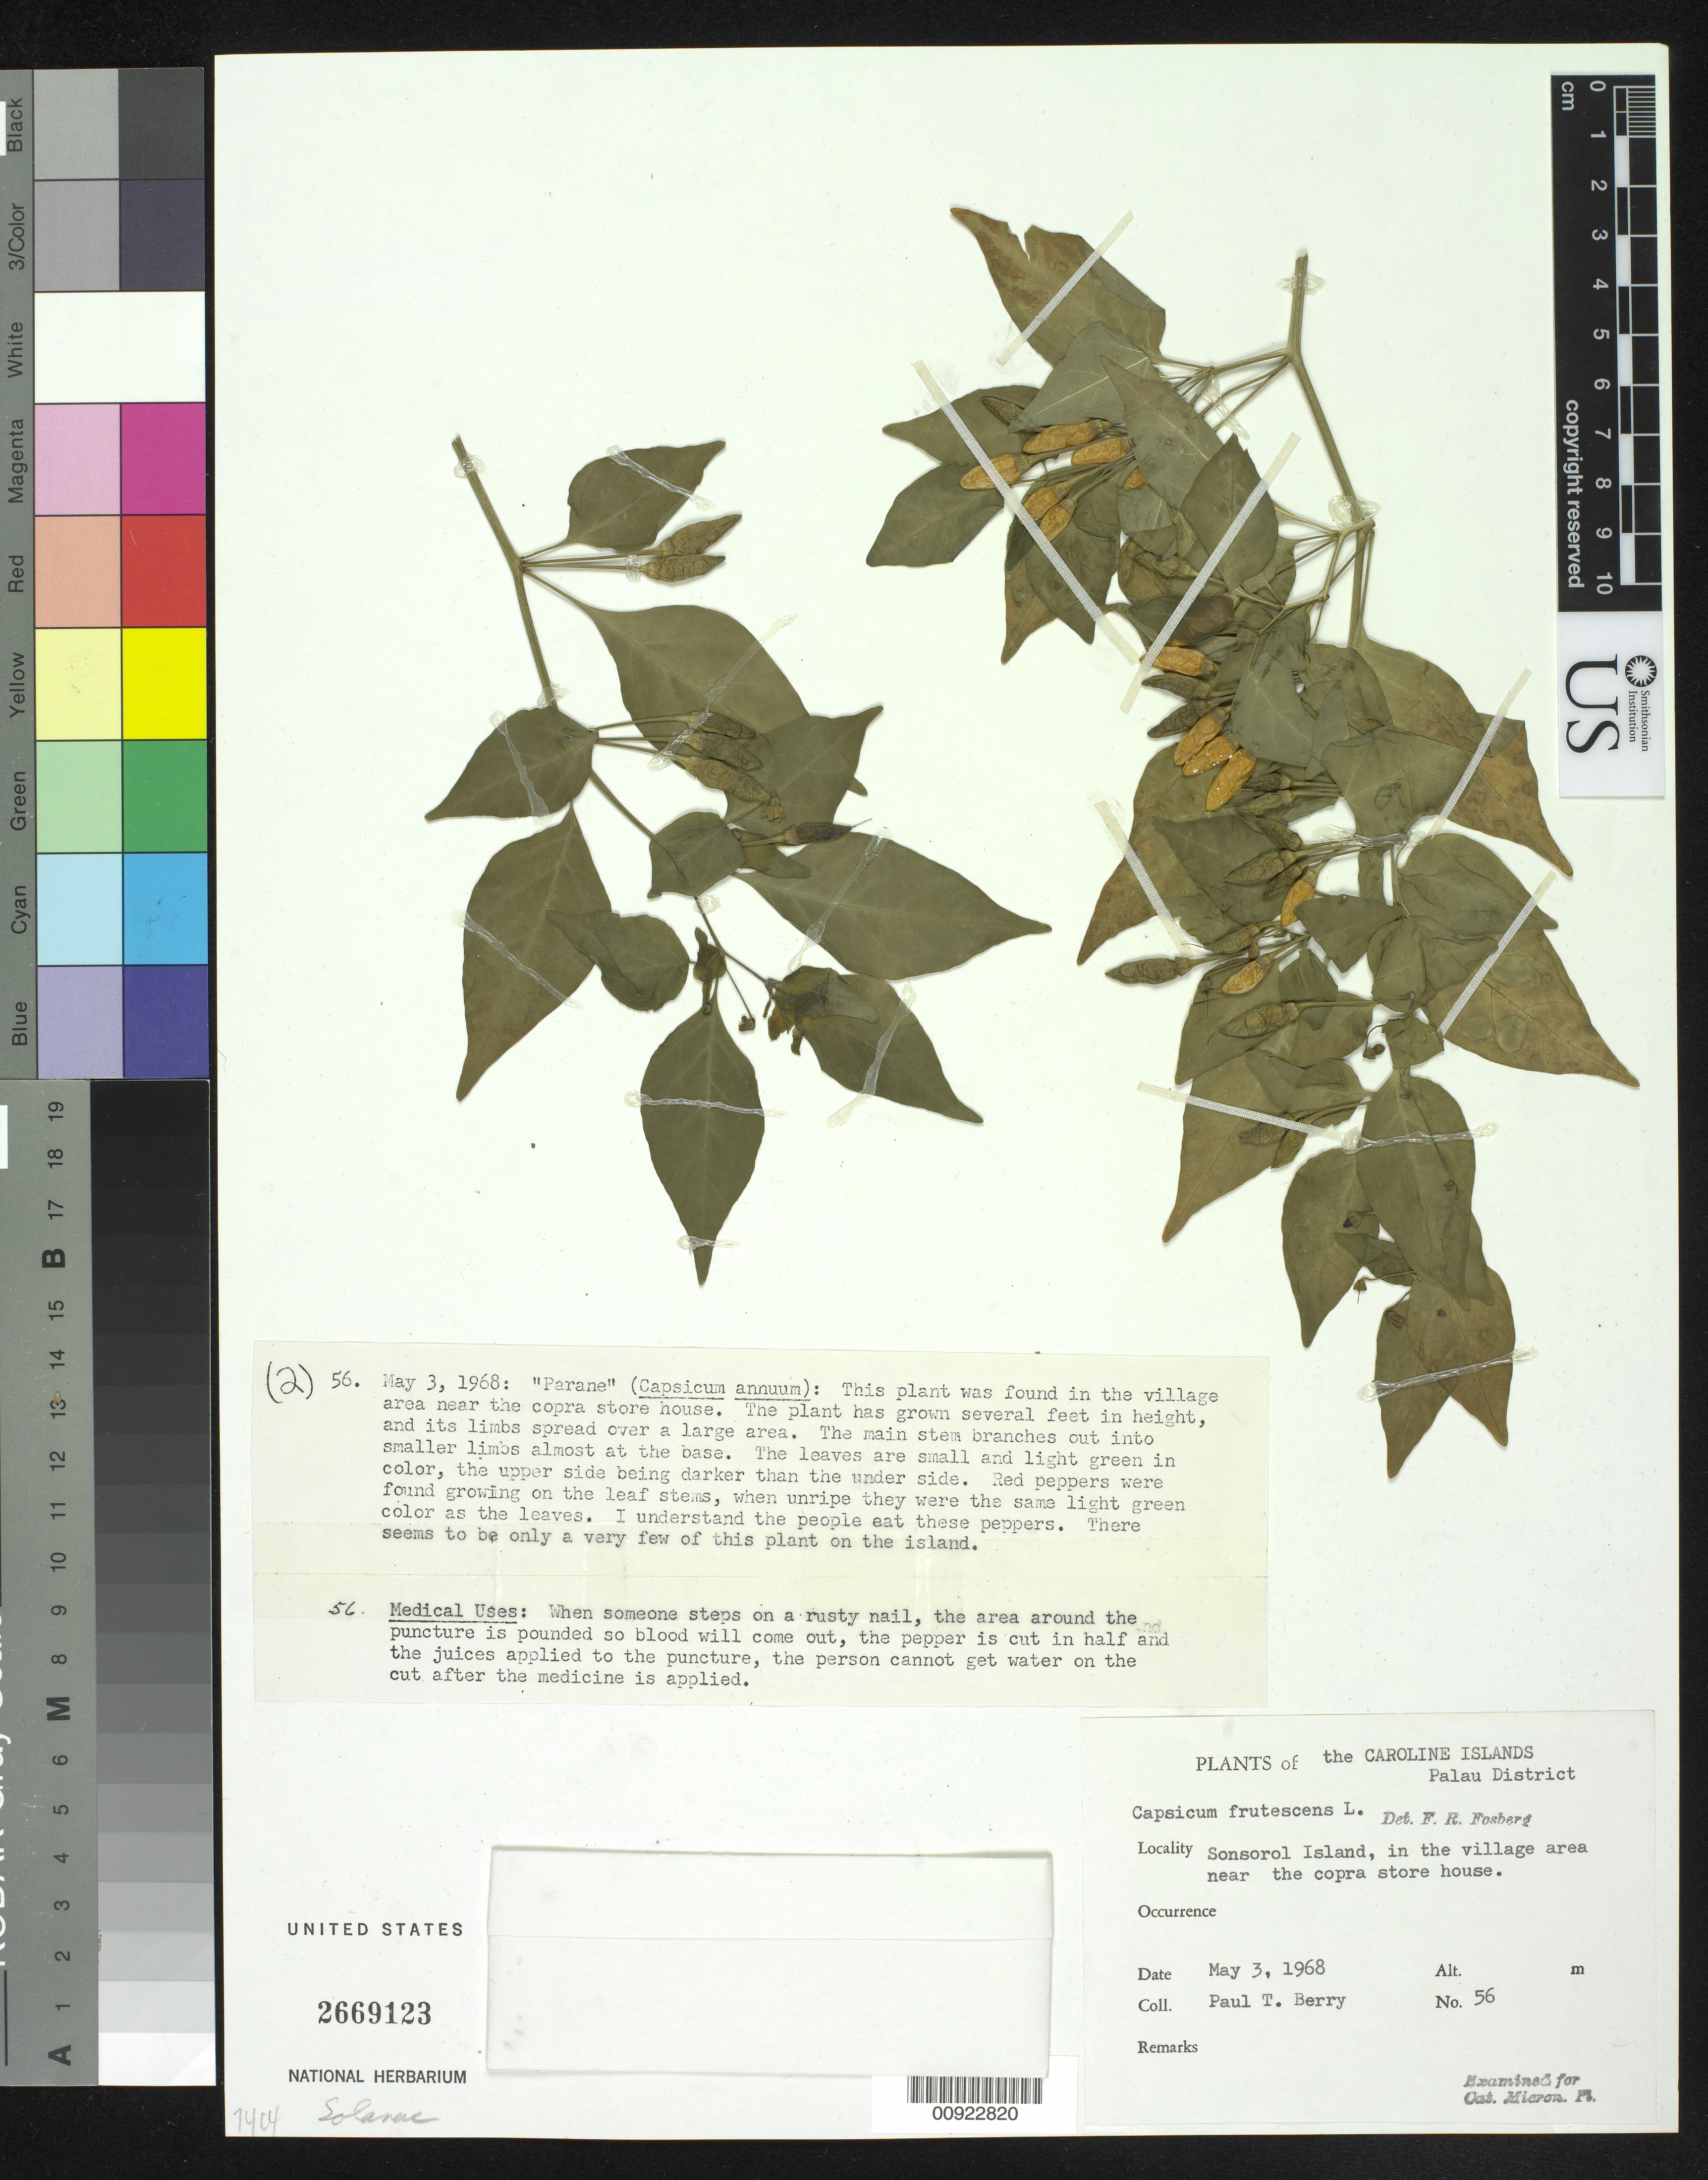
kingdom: Plantae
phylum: Tracheophyta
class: Magnoliopsida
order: Solanales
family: Solanaceae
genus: Capsicum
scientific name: Capsicum frutescens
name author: L.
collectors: P. T. Berry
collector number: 56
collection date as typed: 03 May 1968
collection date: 1968-05-03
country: Palau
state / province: Sonsorol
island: Sonsorol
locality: in the village area near the copra store house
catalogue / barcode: US 2669123